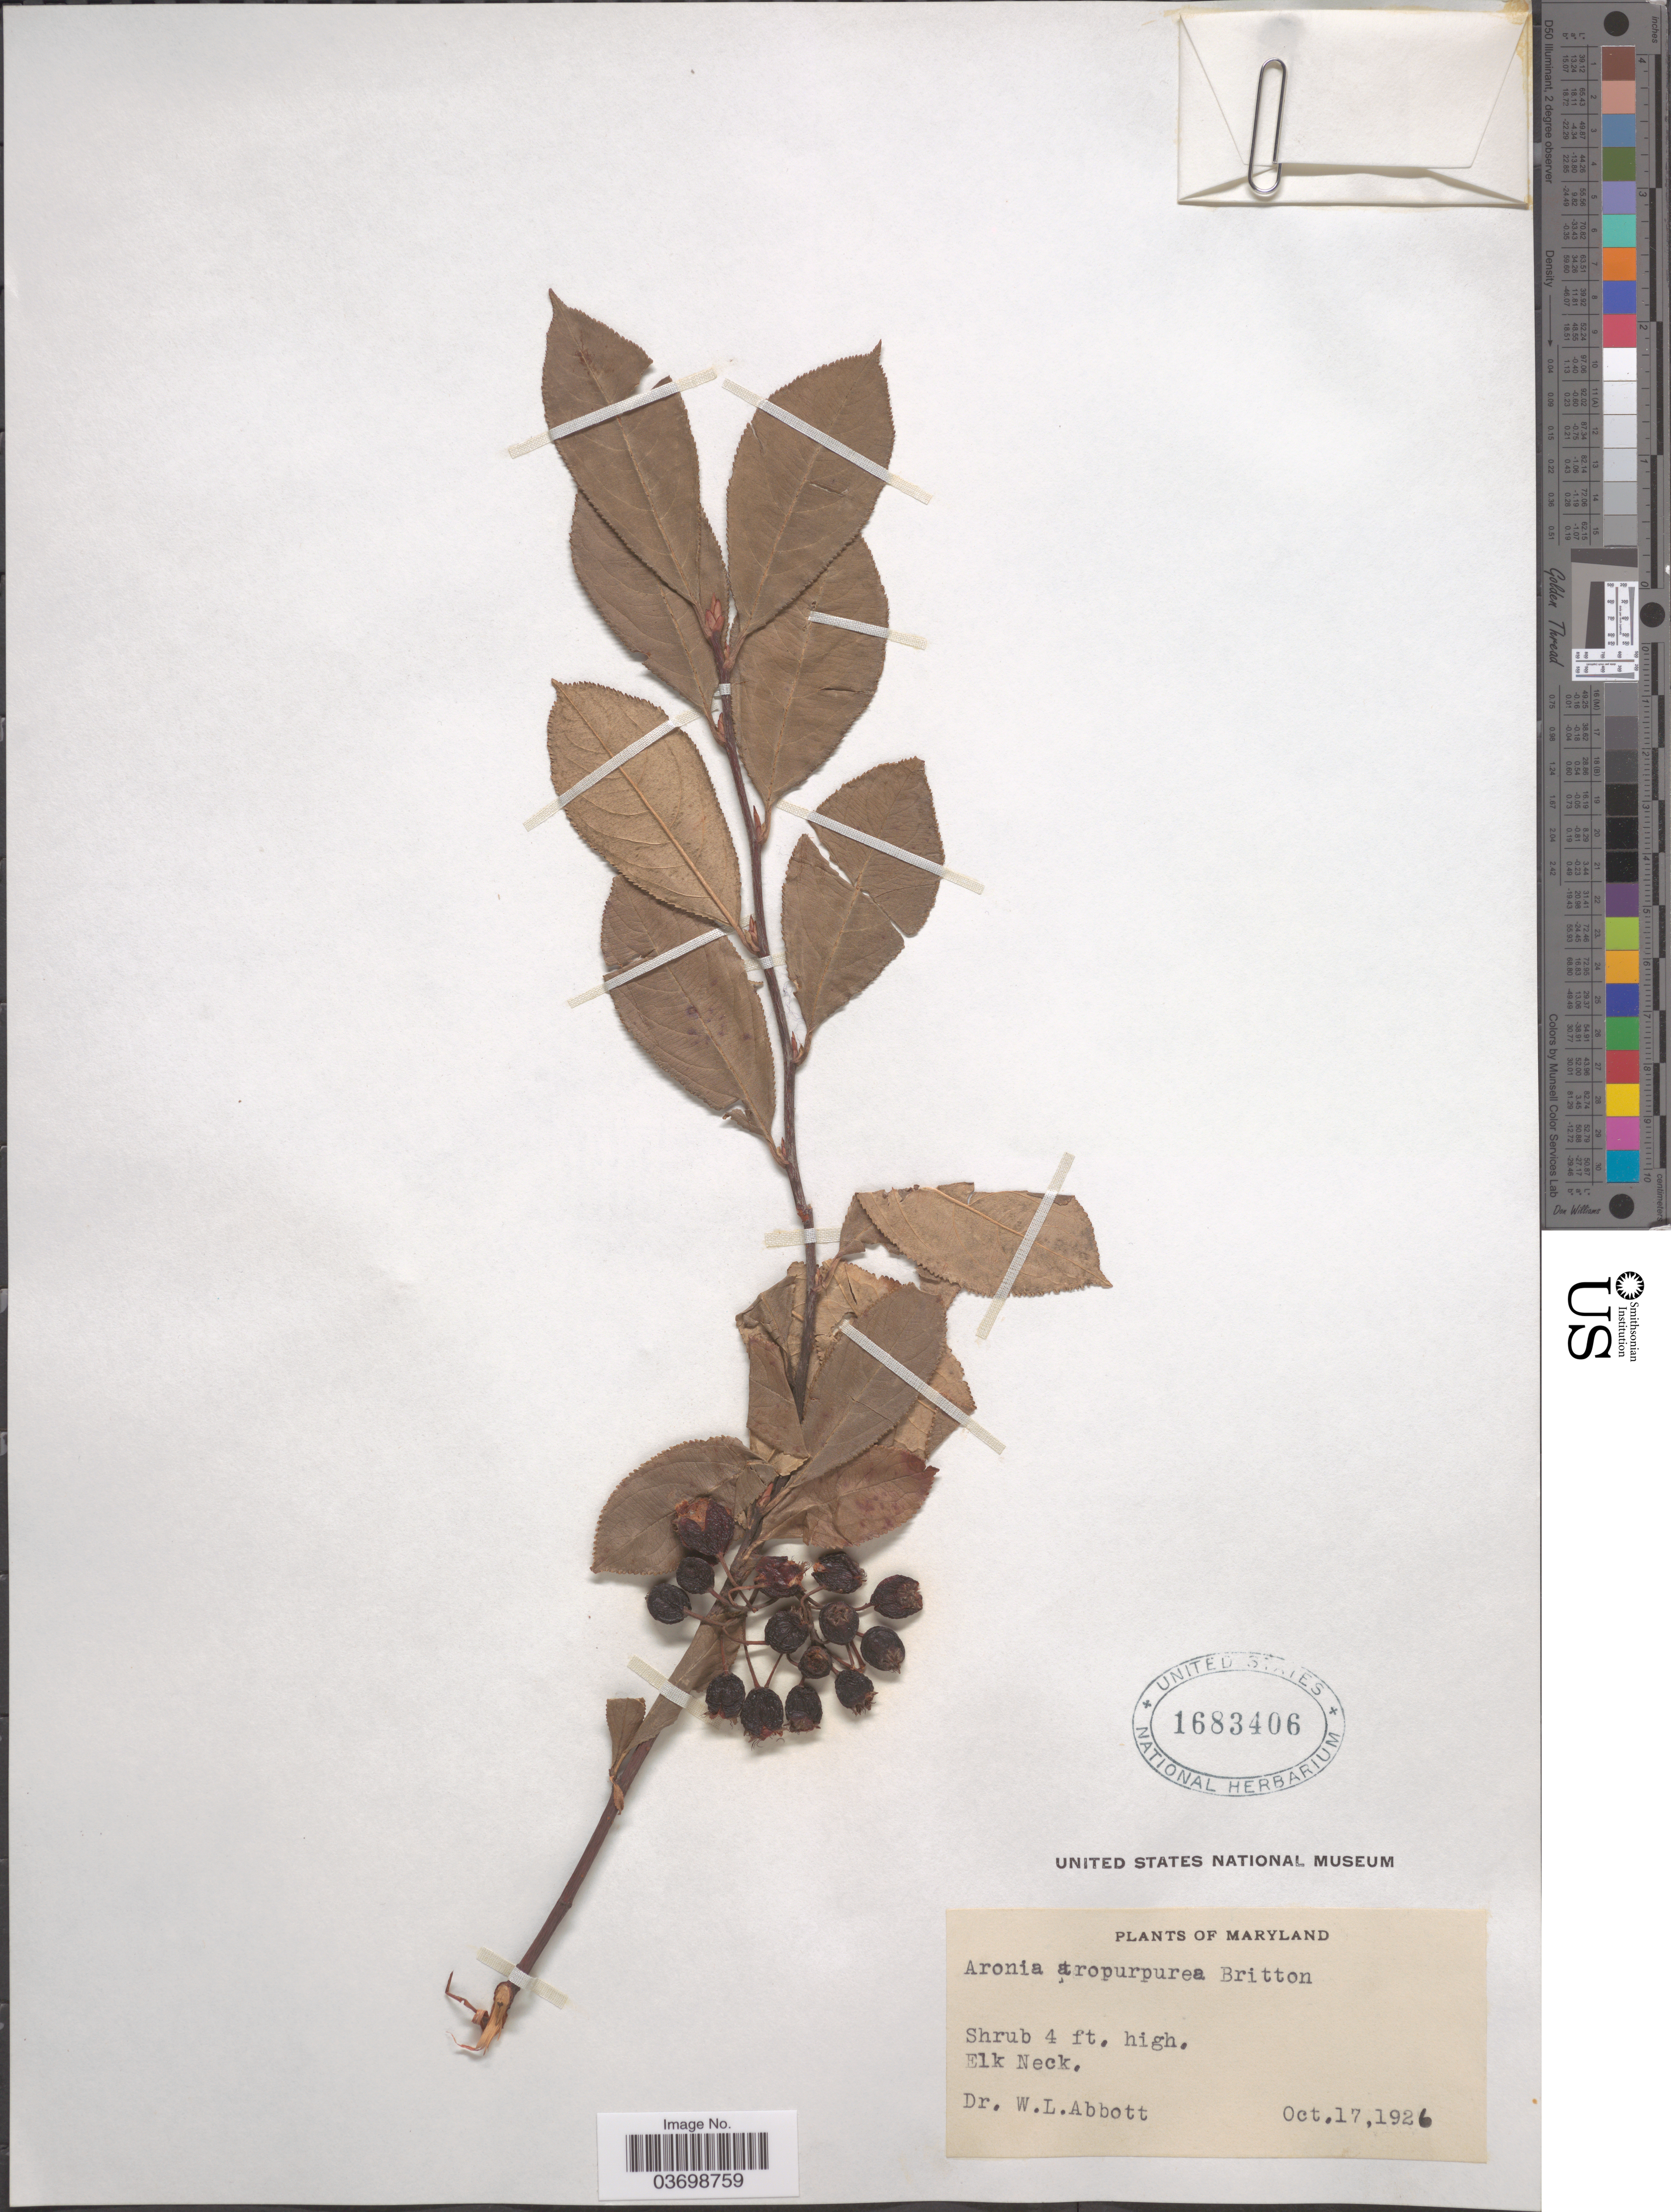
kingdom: Plantae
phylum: Tracheophyta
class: Magnoliopsida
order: Rosales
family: Rosaceae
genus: Aronia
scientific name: Aronia x prunifolia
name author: (Marshall) Rehder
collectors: W. L. Abbott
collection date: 1926-10-17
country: United States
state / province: Maryland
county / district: Cecil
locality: Elk Neck.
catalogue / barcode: US 1683406